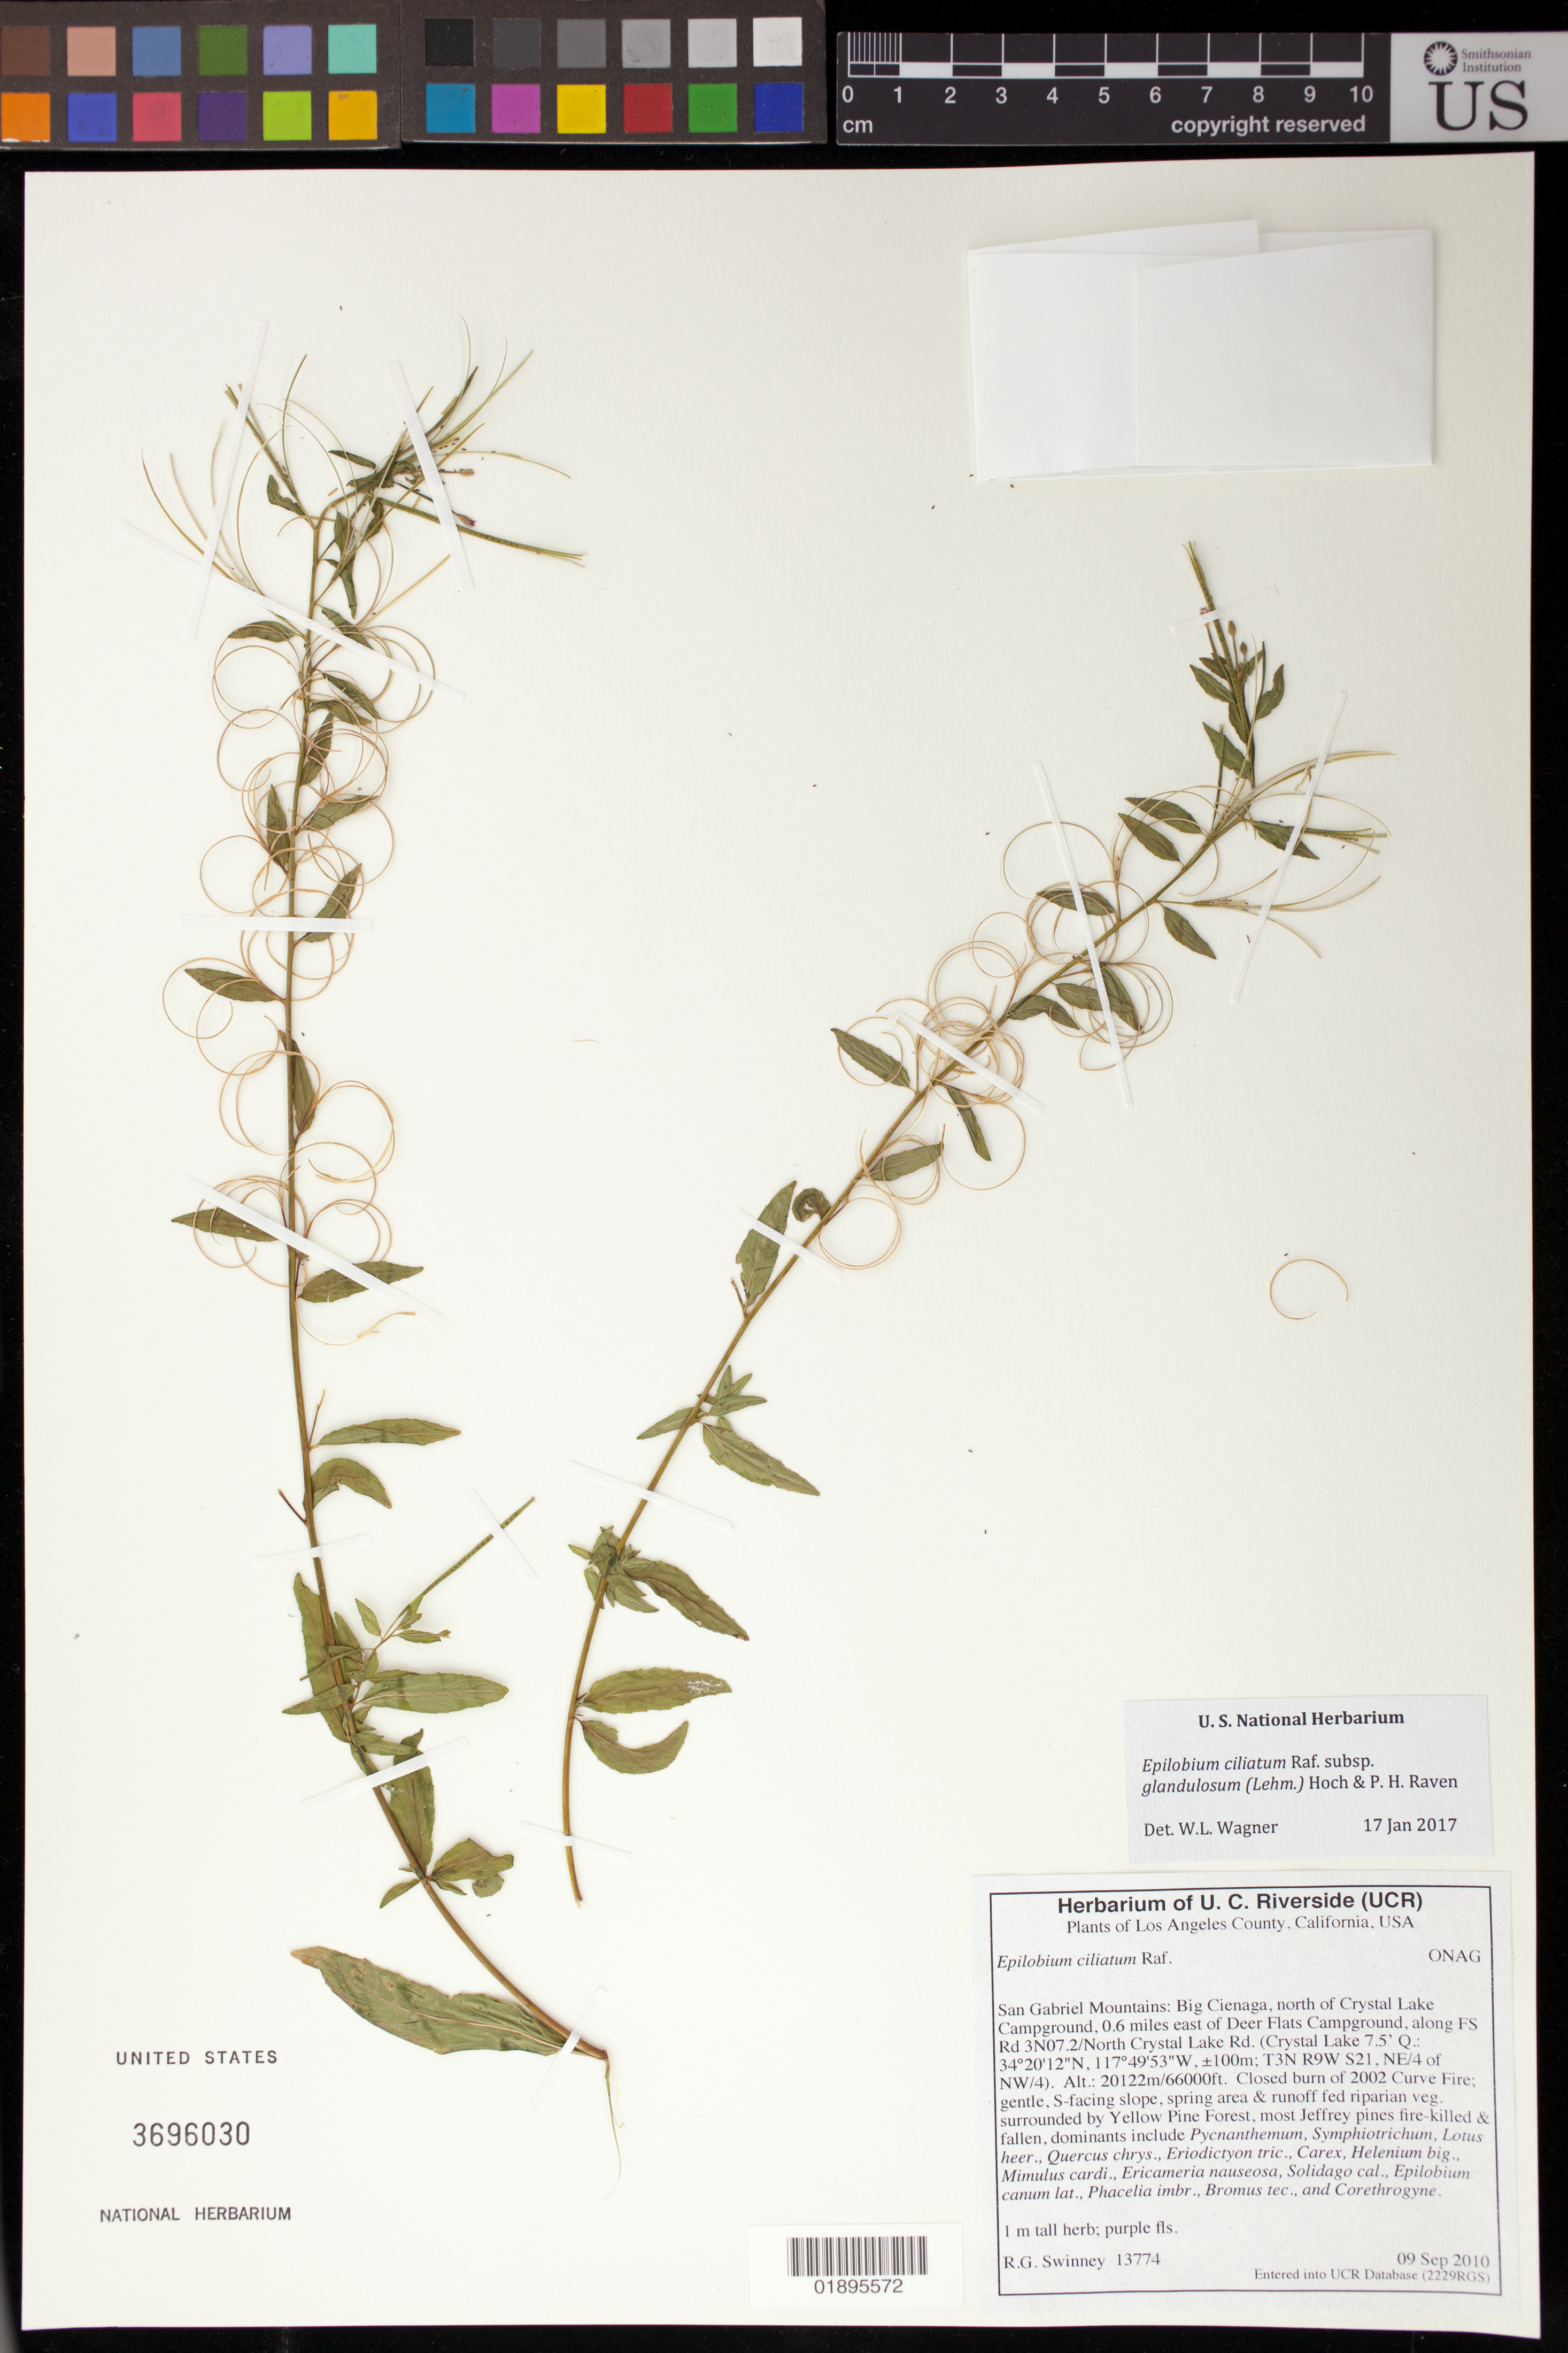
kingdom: Plantae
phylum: Tracheophyta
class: Magnoliopsida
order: Myrtales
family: Onagraceae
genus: Epilobium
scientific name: Epilobium ciliatum subsp. glandulosum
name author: (Lehm.) Hoch & P.H. Raven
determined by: Wagner, W. L., (BOT), Smithsonian Institution - National Museum of Natural History (UNITED STATES)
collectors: R. Swinney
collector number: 13774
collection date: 2010-09-09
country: United States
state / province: California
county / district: Los Angeles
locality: San Gabriel Mountains, Big Cienaga, north of Crystal Lake Campground, 0.6 miles east of Deer Flats Campground, along FS Rd (3N07.2/North Crystal Lake Rd.)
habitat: Closed burn of 2002 Curve Fire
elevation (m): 20122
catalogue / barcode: US 3696030